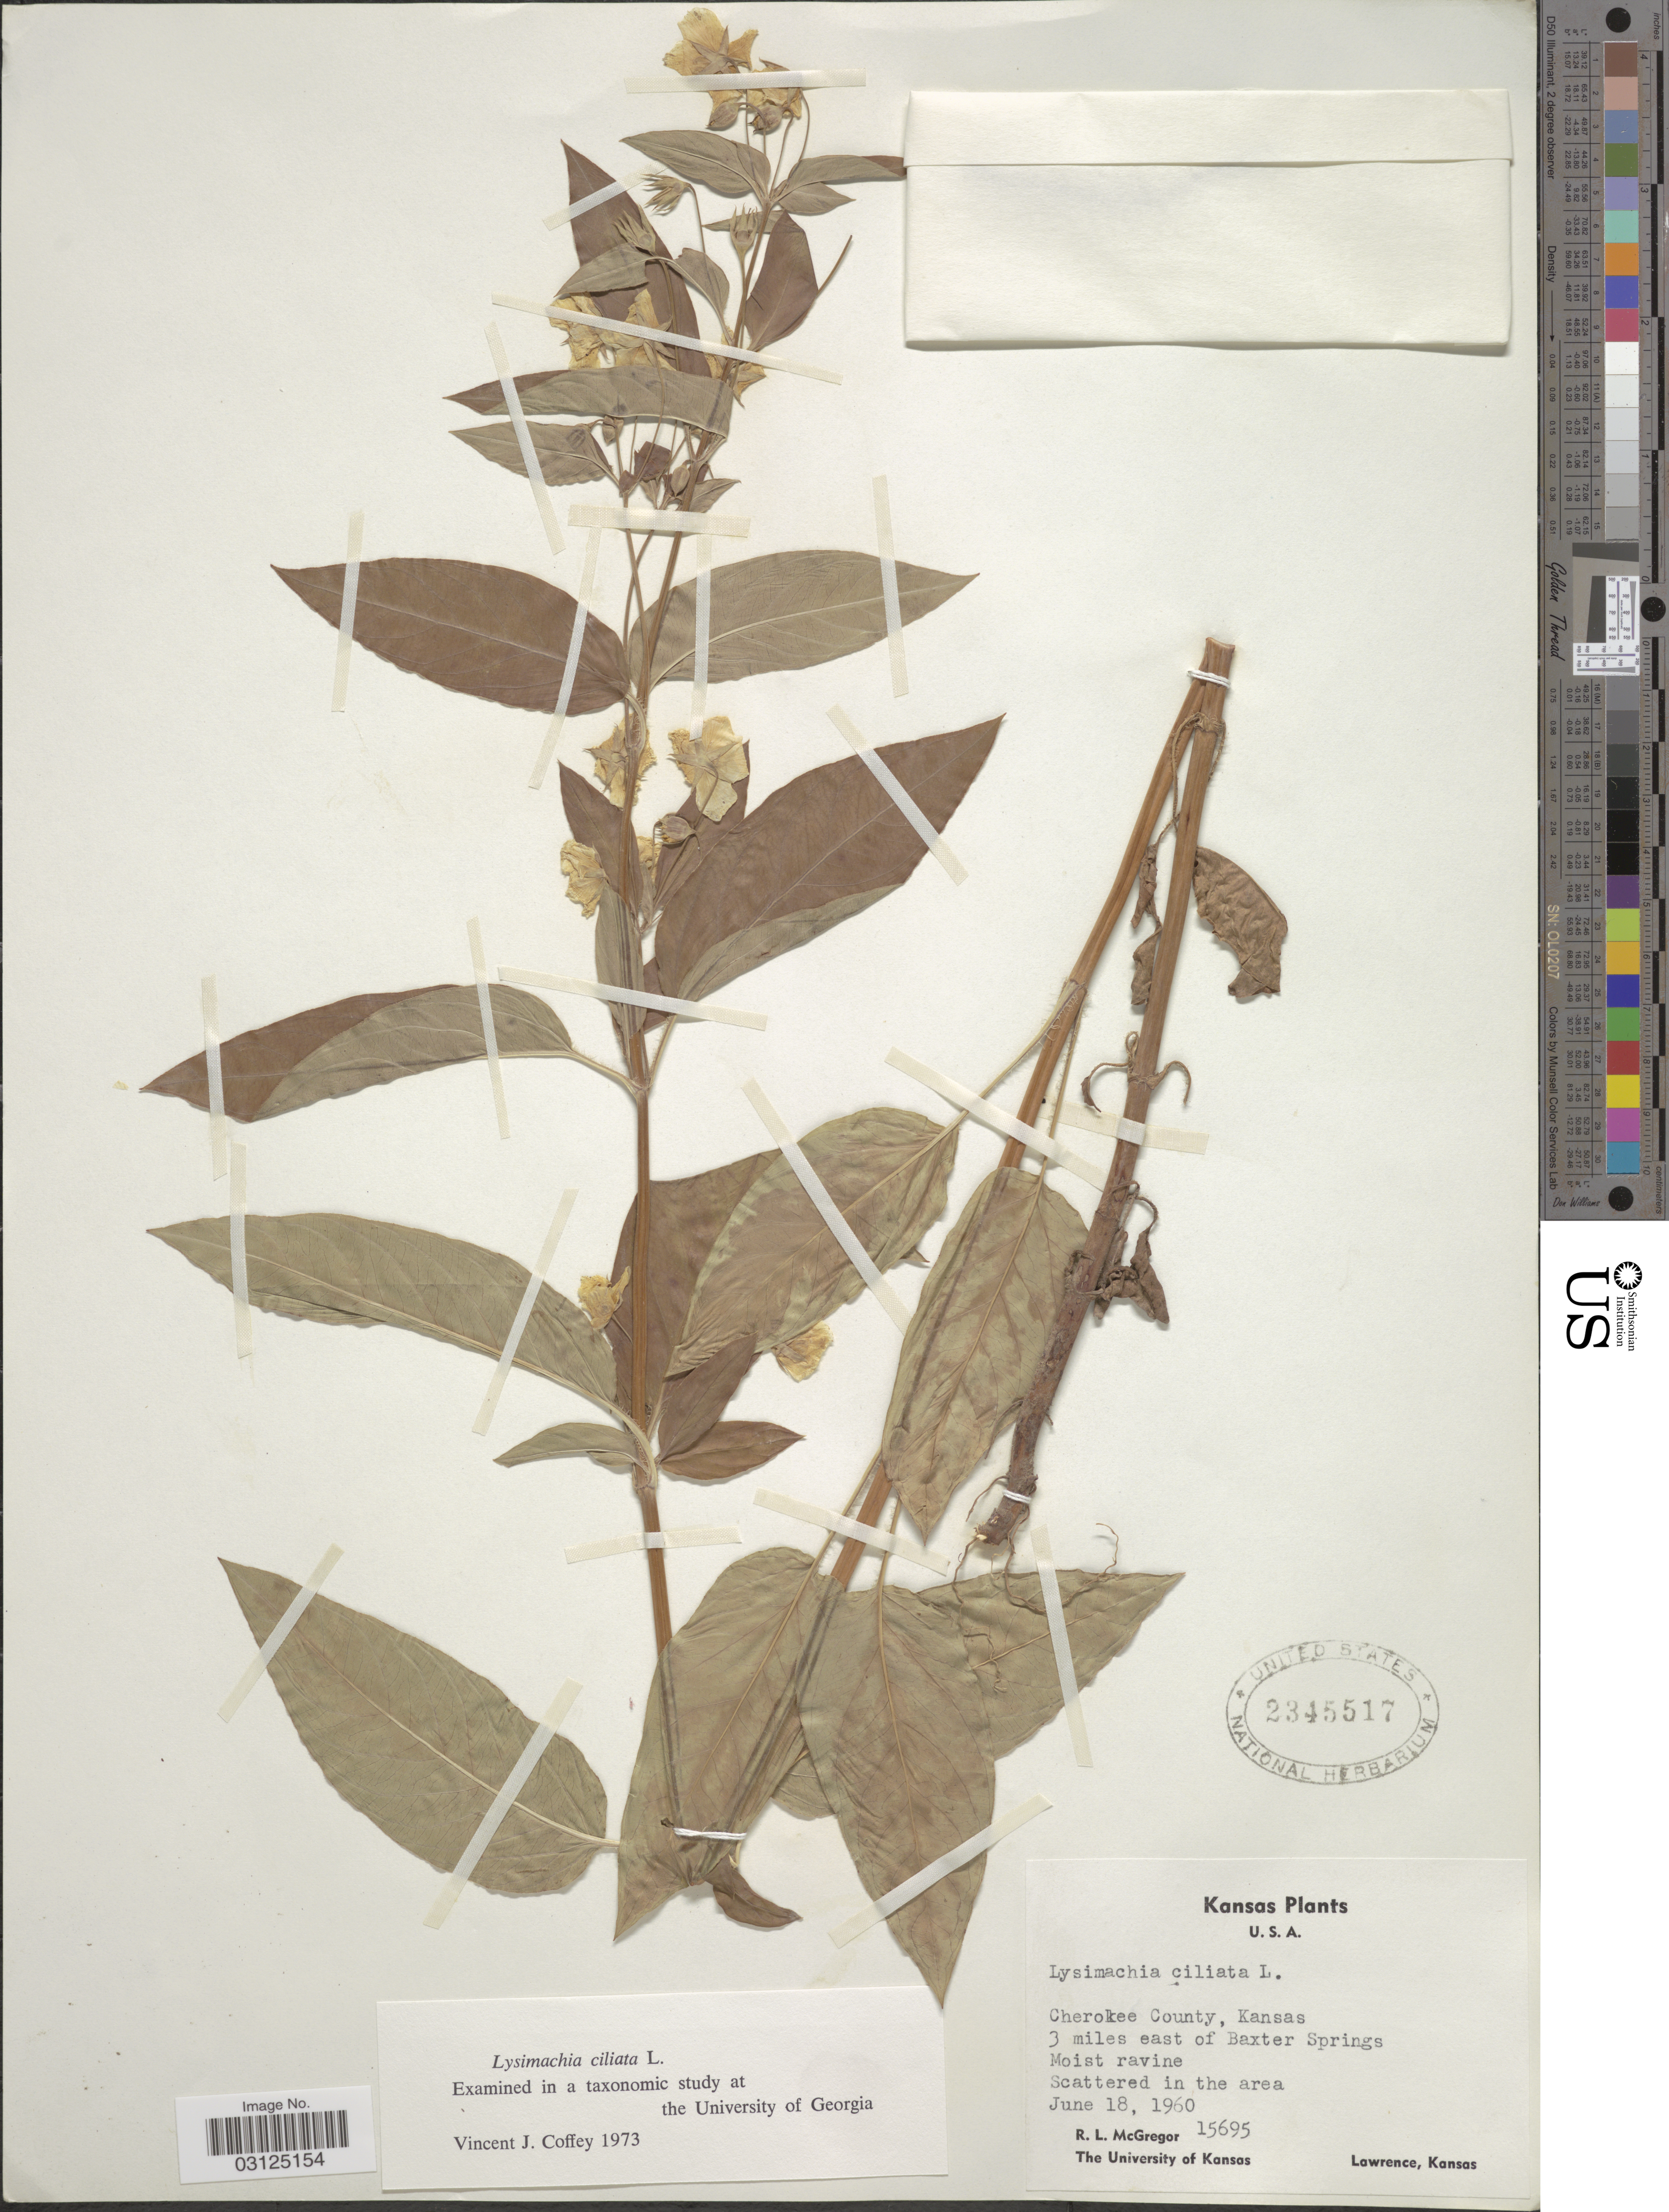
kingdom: Plantae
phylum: Tracheophyta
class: Magnoliopsida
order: Ericales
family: Primulaceae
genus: Lysimachia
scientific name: Lysimachia ciliata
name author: L.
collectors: R. McGregor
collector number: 15695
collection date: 1960-06-18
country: United States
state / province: Kansas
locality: Cherokee County, 3 miles east of Baxter Springs.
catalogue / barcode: US 2345517